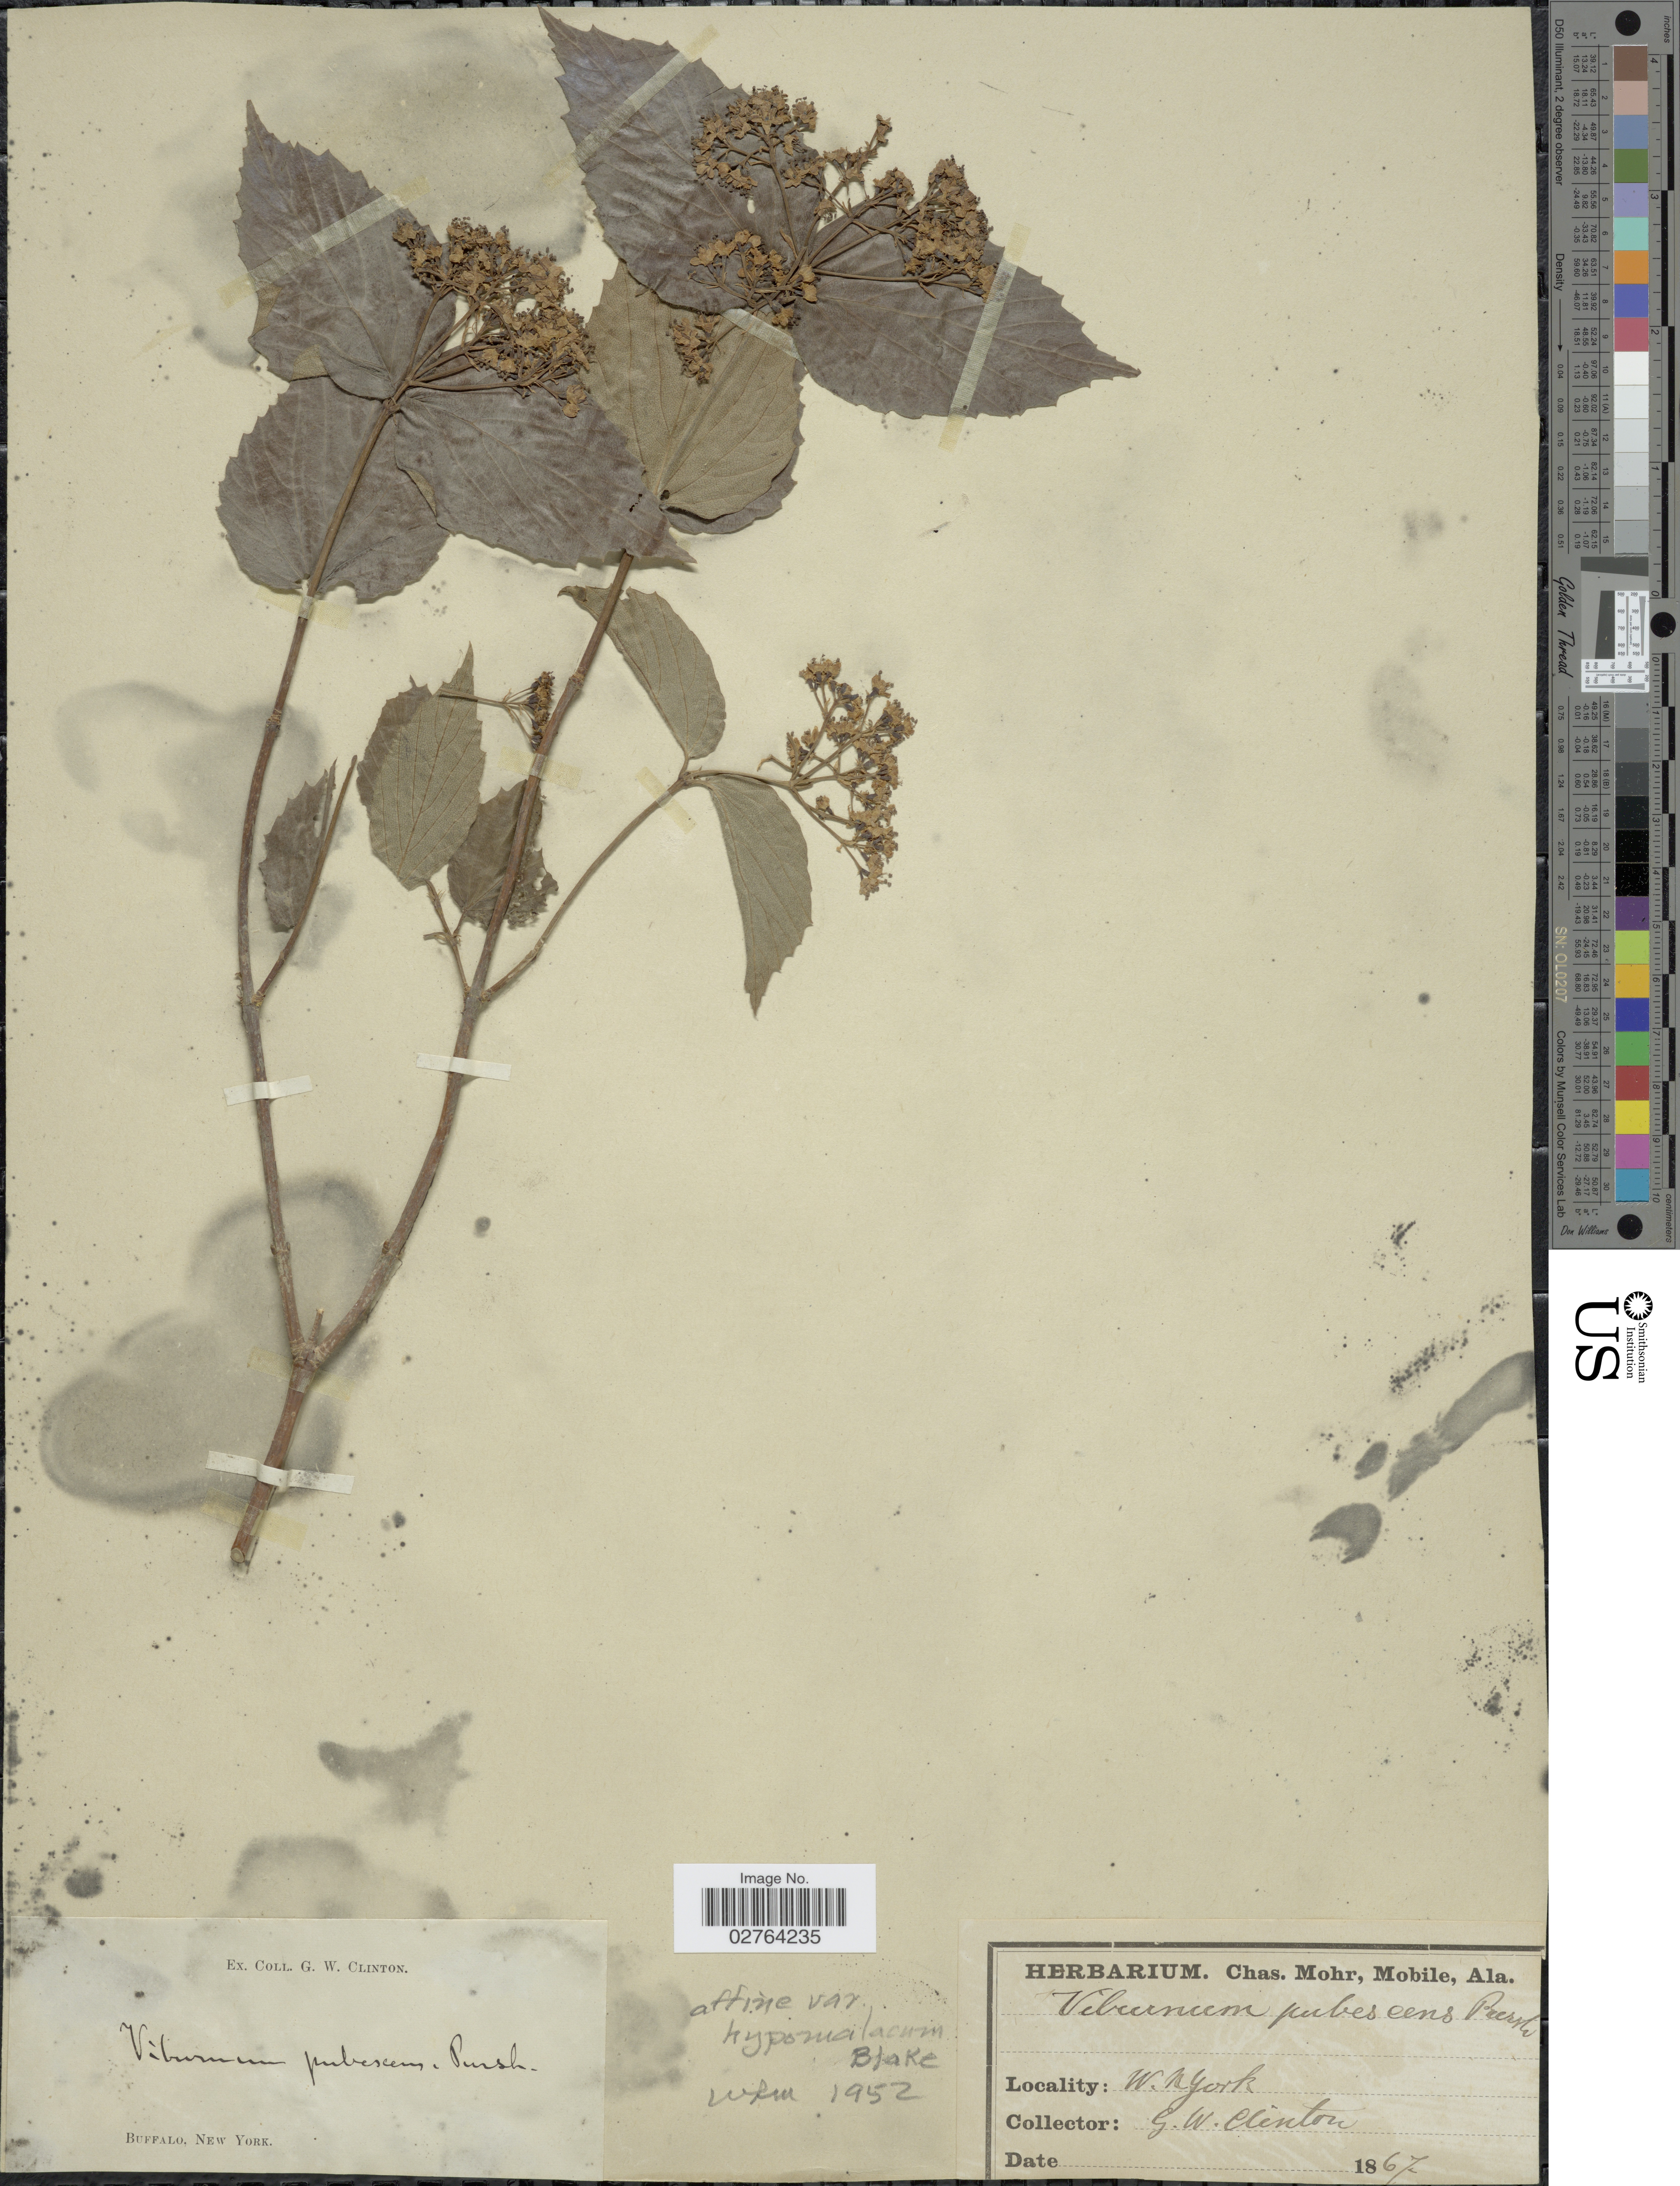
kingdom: Plantae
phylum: Tracheophyta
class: Magnoliopsida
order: Dipsacales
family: Viburnaceae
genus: Viburnum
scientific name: Viburnum rafinesqueanum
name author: Schult.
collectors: G. W. Clinton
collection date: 1867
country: United States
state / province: New York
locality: Buffalo, W. N. York.